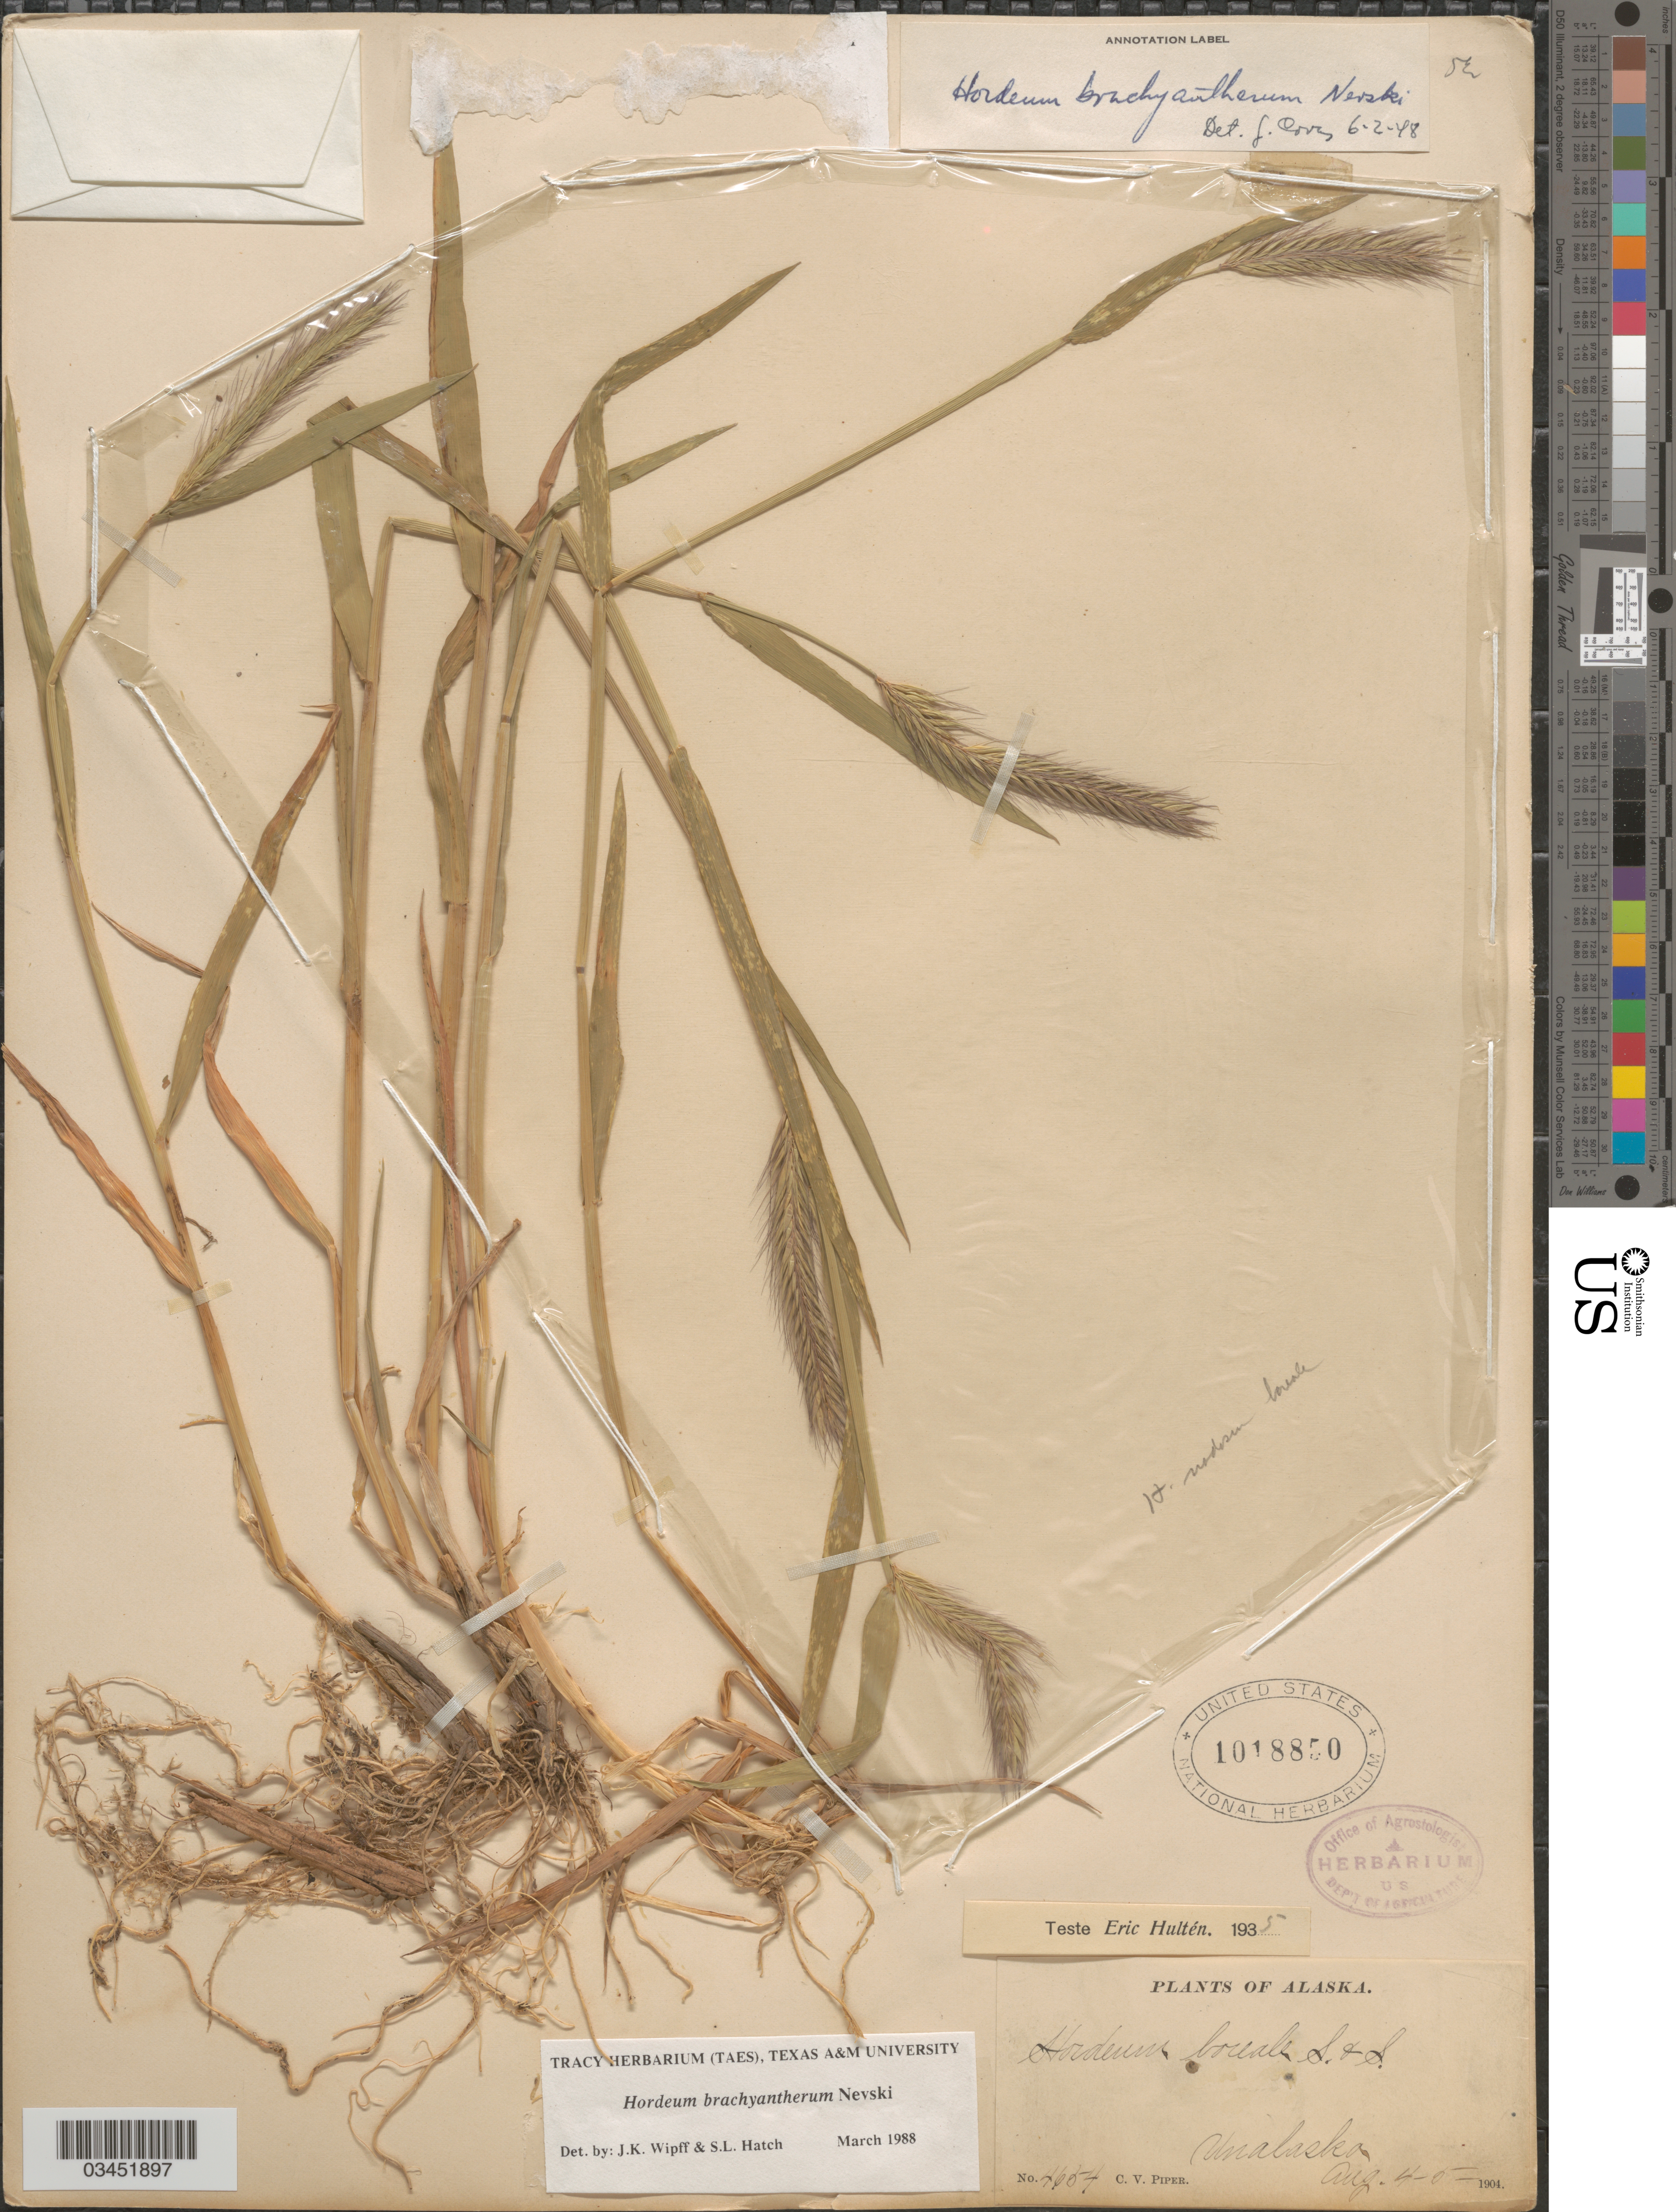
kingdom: Plantae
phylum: Tracheophyta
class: Liliopsida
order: Poales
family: Poaceae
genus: Hordeum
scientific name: Hordeum brachyantherum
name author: Nevski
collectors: C. V. Piper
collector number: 4654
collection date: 1904-08-04/1904-08-05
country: United States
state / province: Alaska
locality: Unalaska.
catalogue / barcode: US 1018850